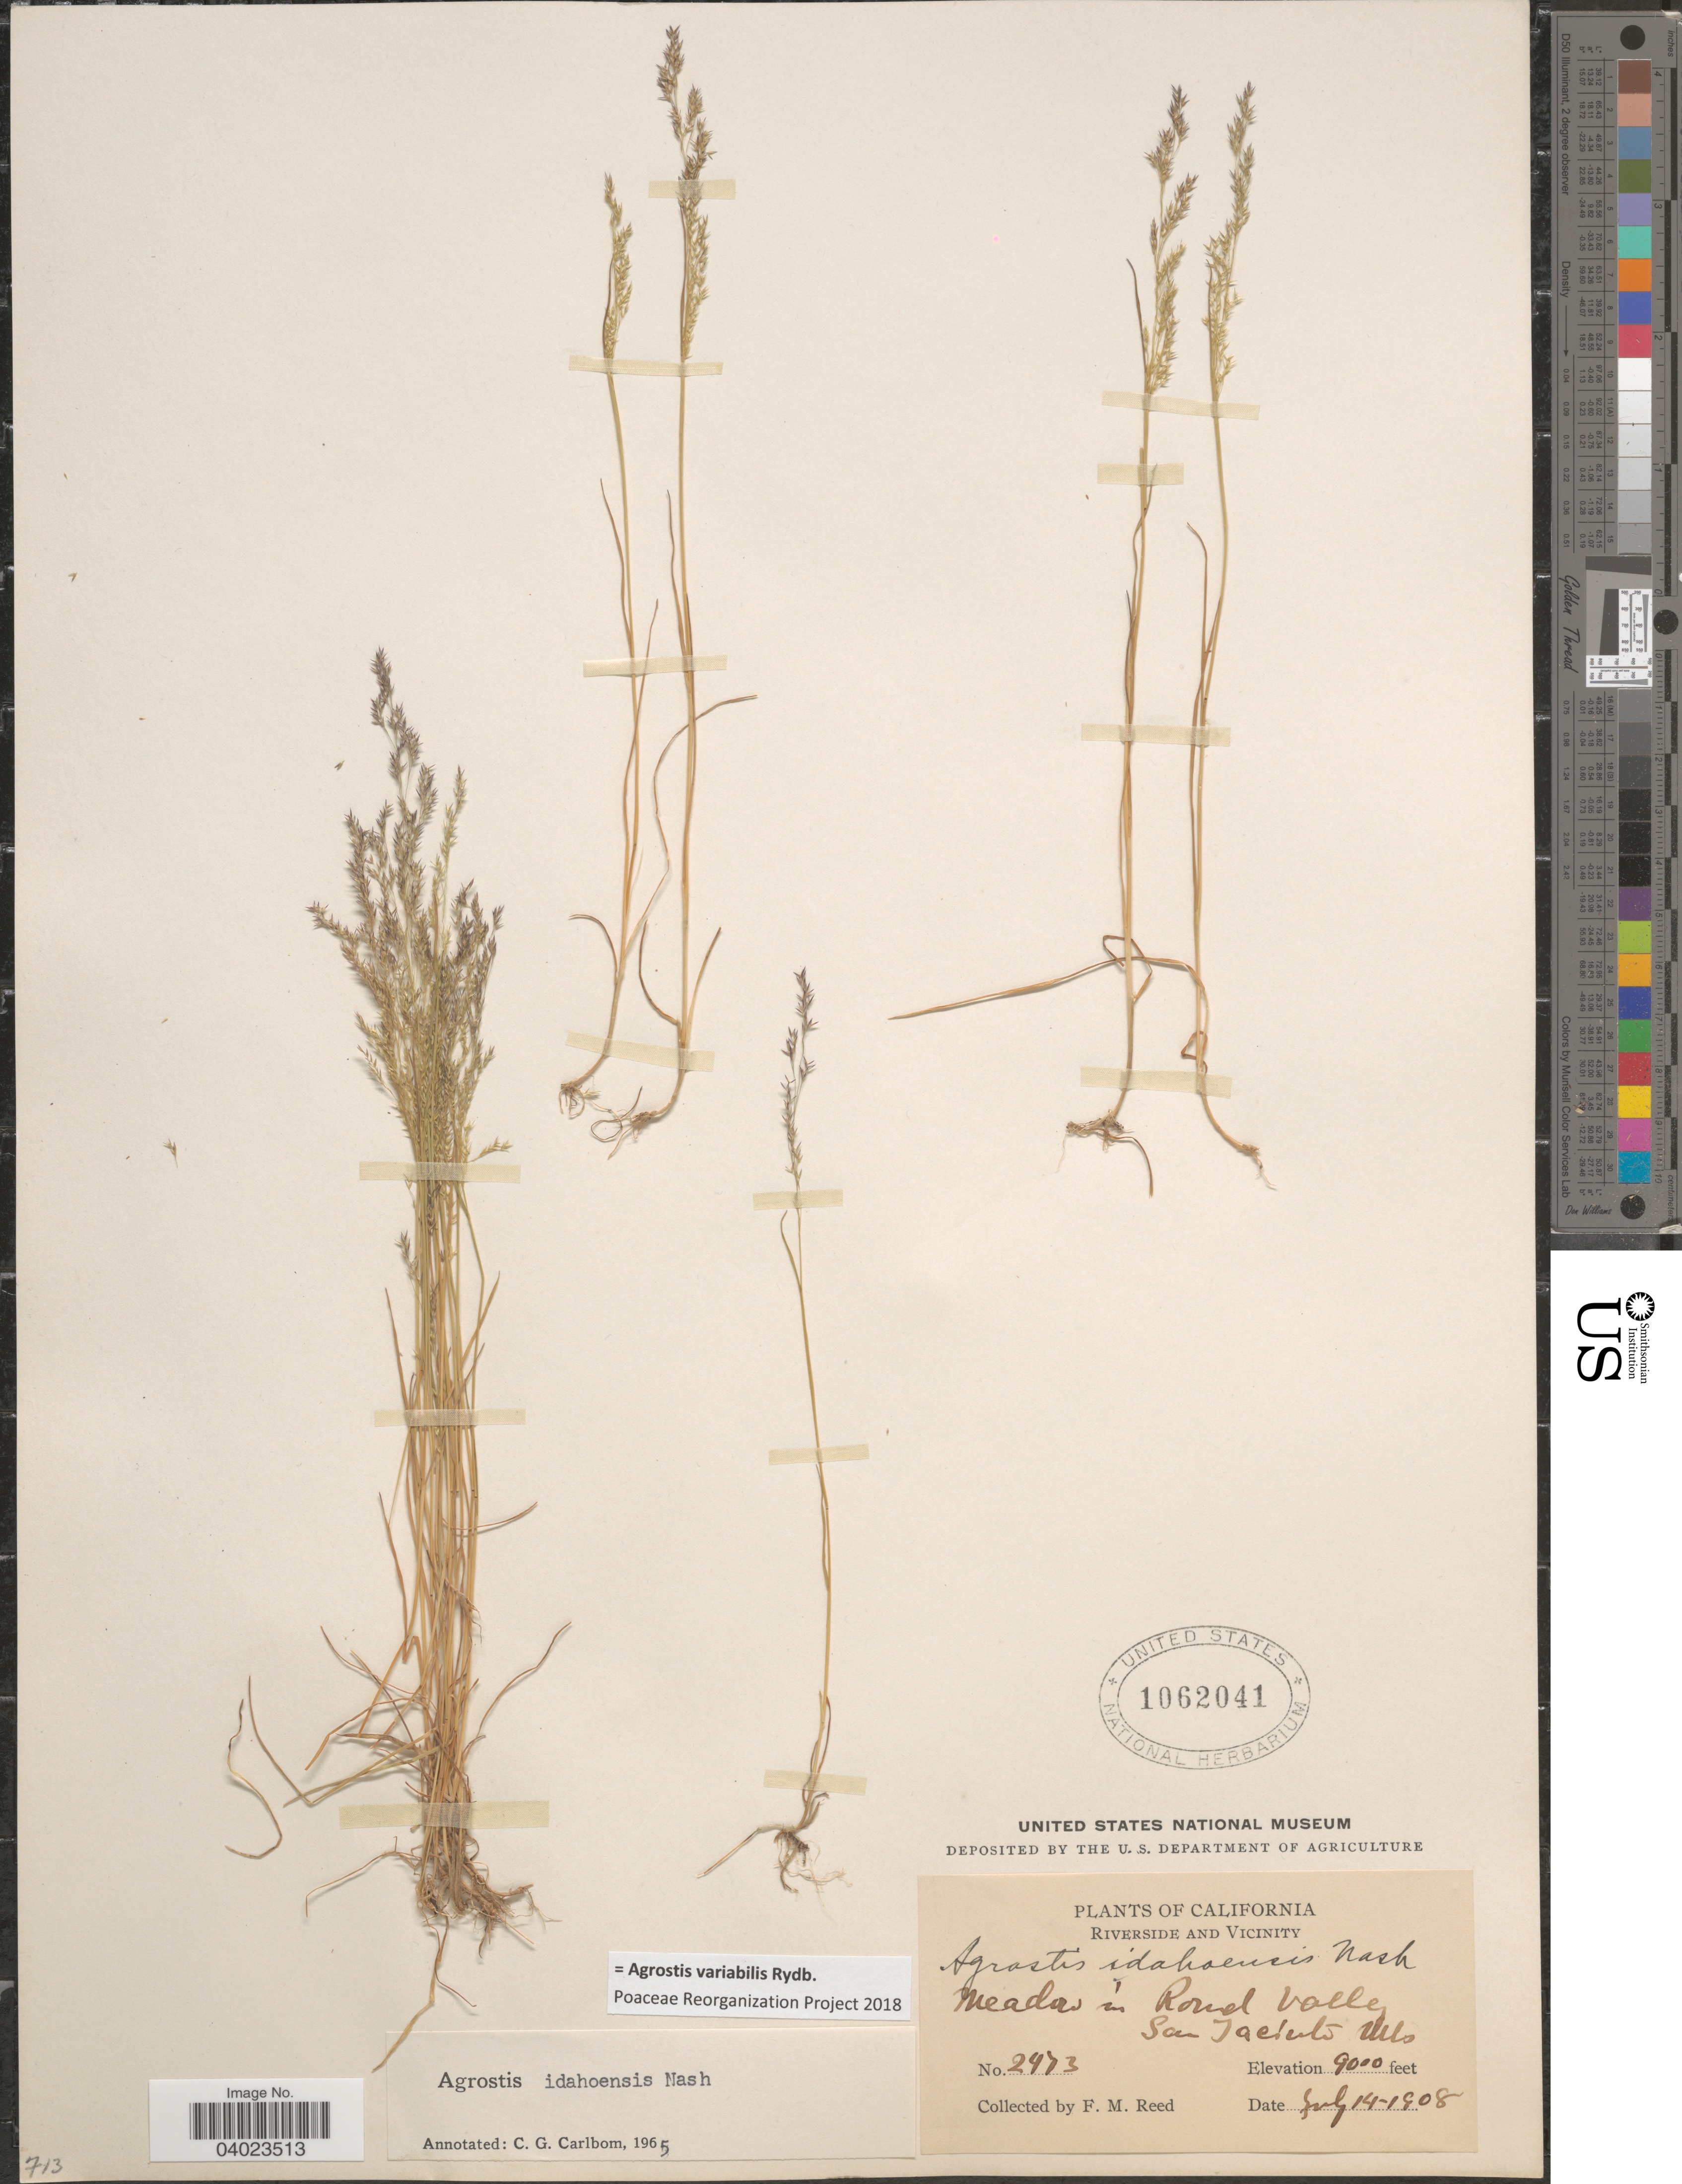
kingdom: Plantae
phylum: Tracheophyta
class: Liliopsida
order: Poales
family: Poaceae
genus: Agrostis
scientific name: Agrostis variabilis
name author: Rydb.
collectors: F. Reed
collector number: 2473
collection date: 1908-07-14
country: United States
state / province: California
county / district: Riverside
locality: Riverside and Vicinity. Meadow in Round Valley. San Jacinto Mts.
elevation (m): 2743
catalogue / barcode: US 1062041